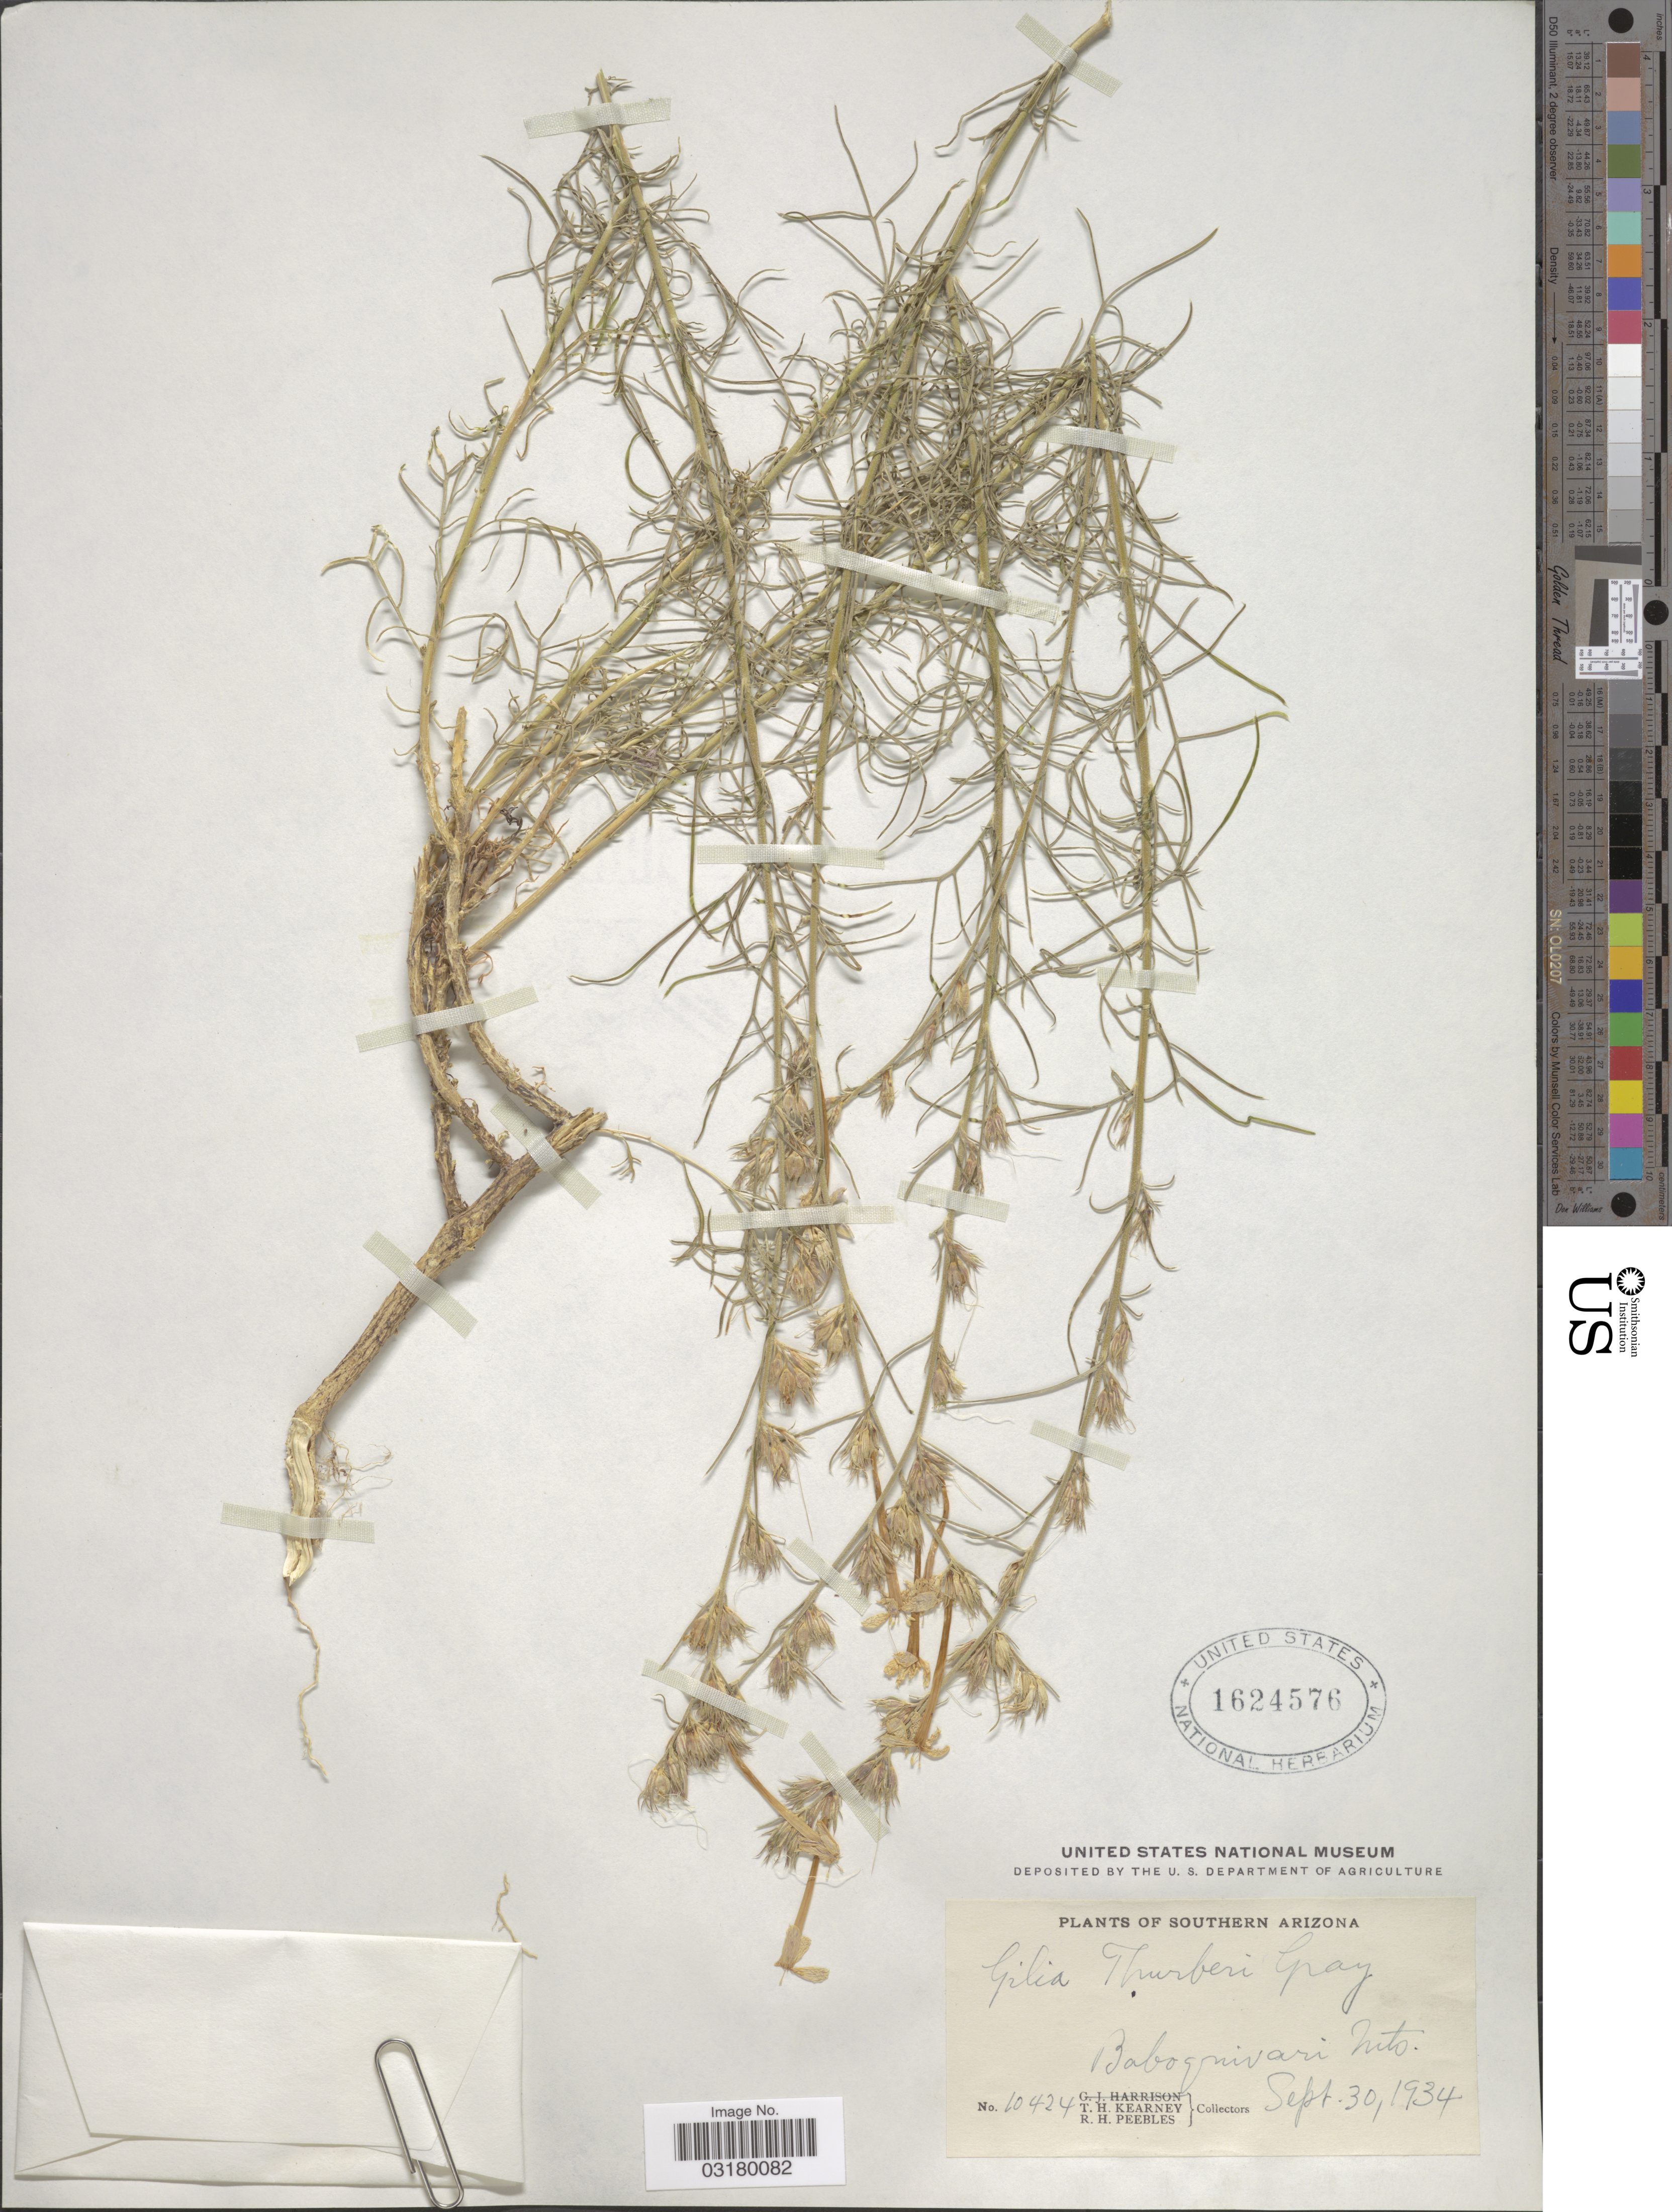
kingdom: Plantae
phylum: Tracheophyta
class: Magnoliopsida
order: Ericales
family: Polemoniaceae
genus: Ipomopsis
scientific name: Ipomopsis thurberi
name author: (A. Gray) V.E. Grant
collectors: T. H. Kearney & R. H. Peebles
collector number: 10424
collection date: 1934-09-30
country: United States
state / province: Arizona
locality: Southern Arizona. Baboquivari Mts.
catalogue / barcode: US 1624576